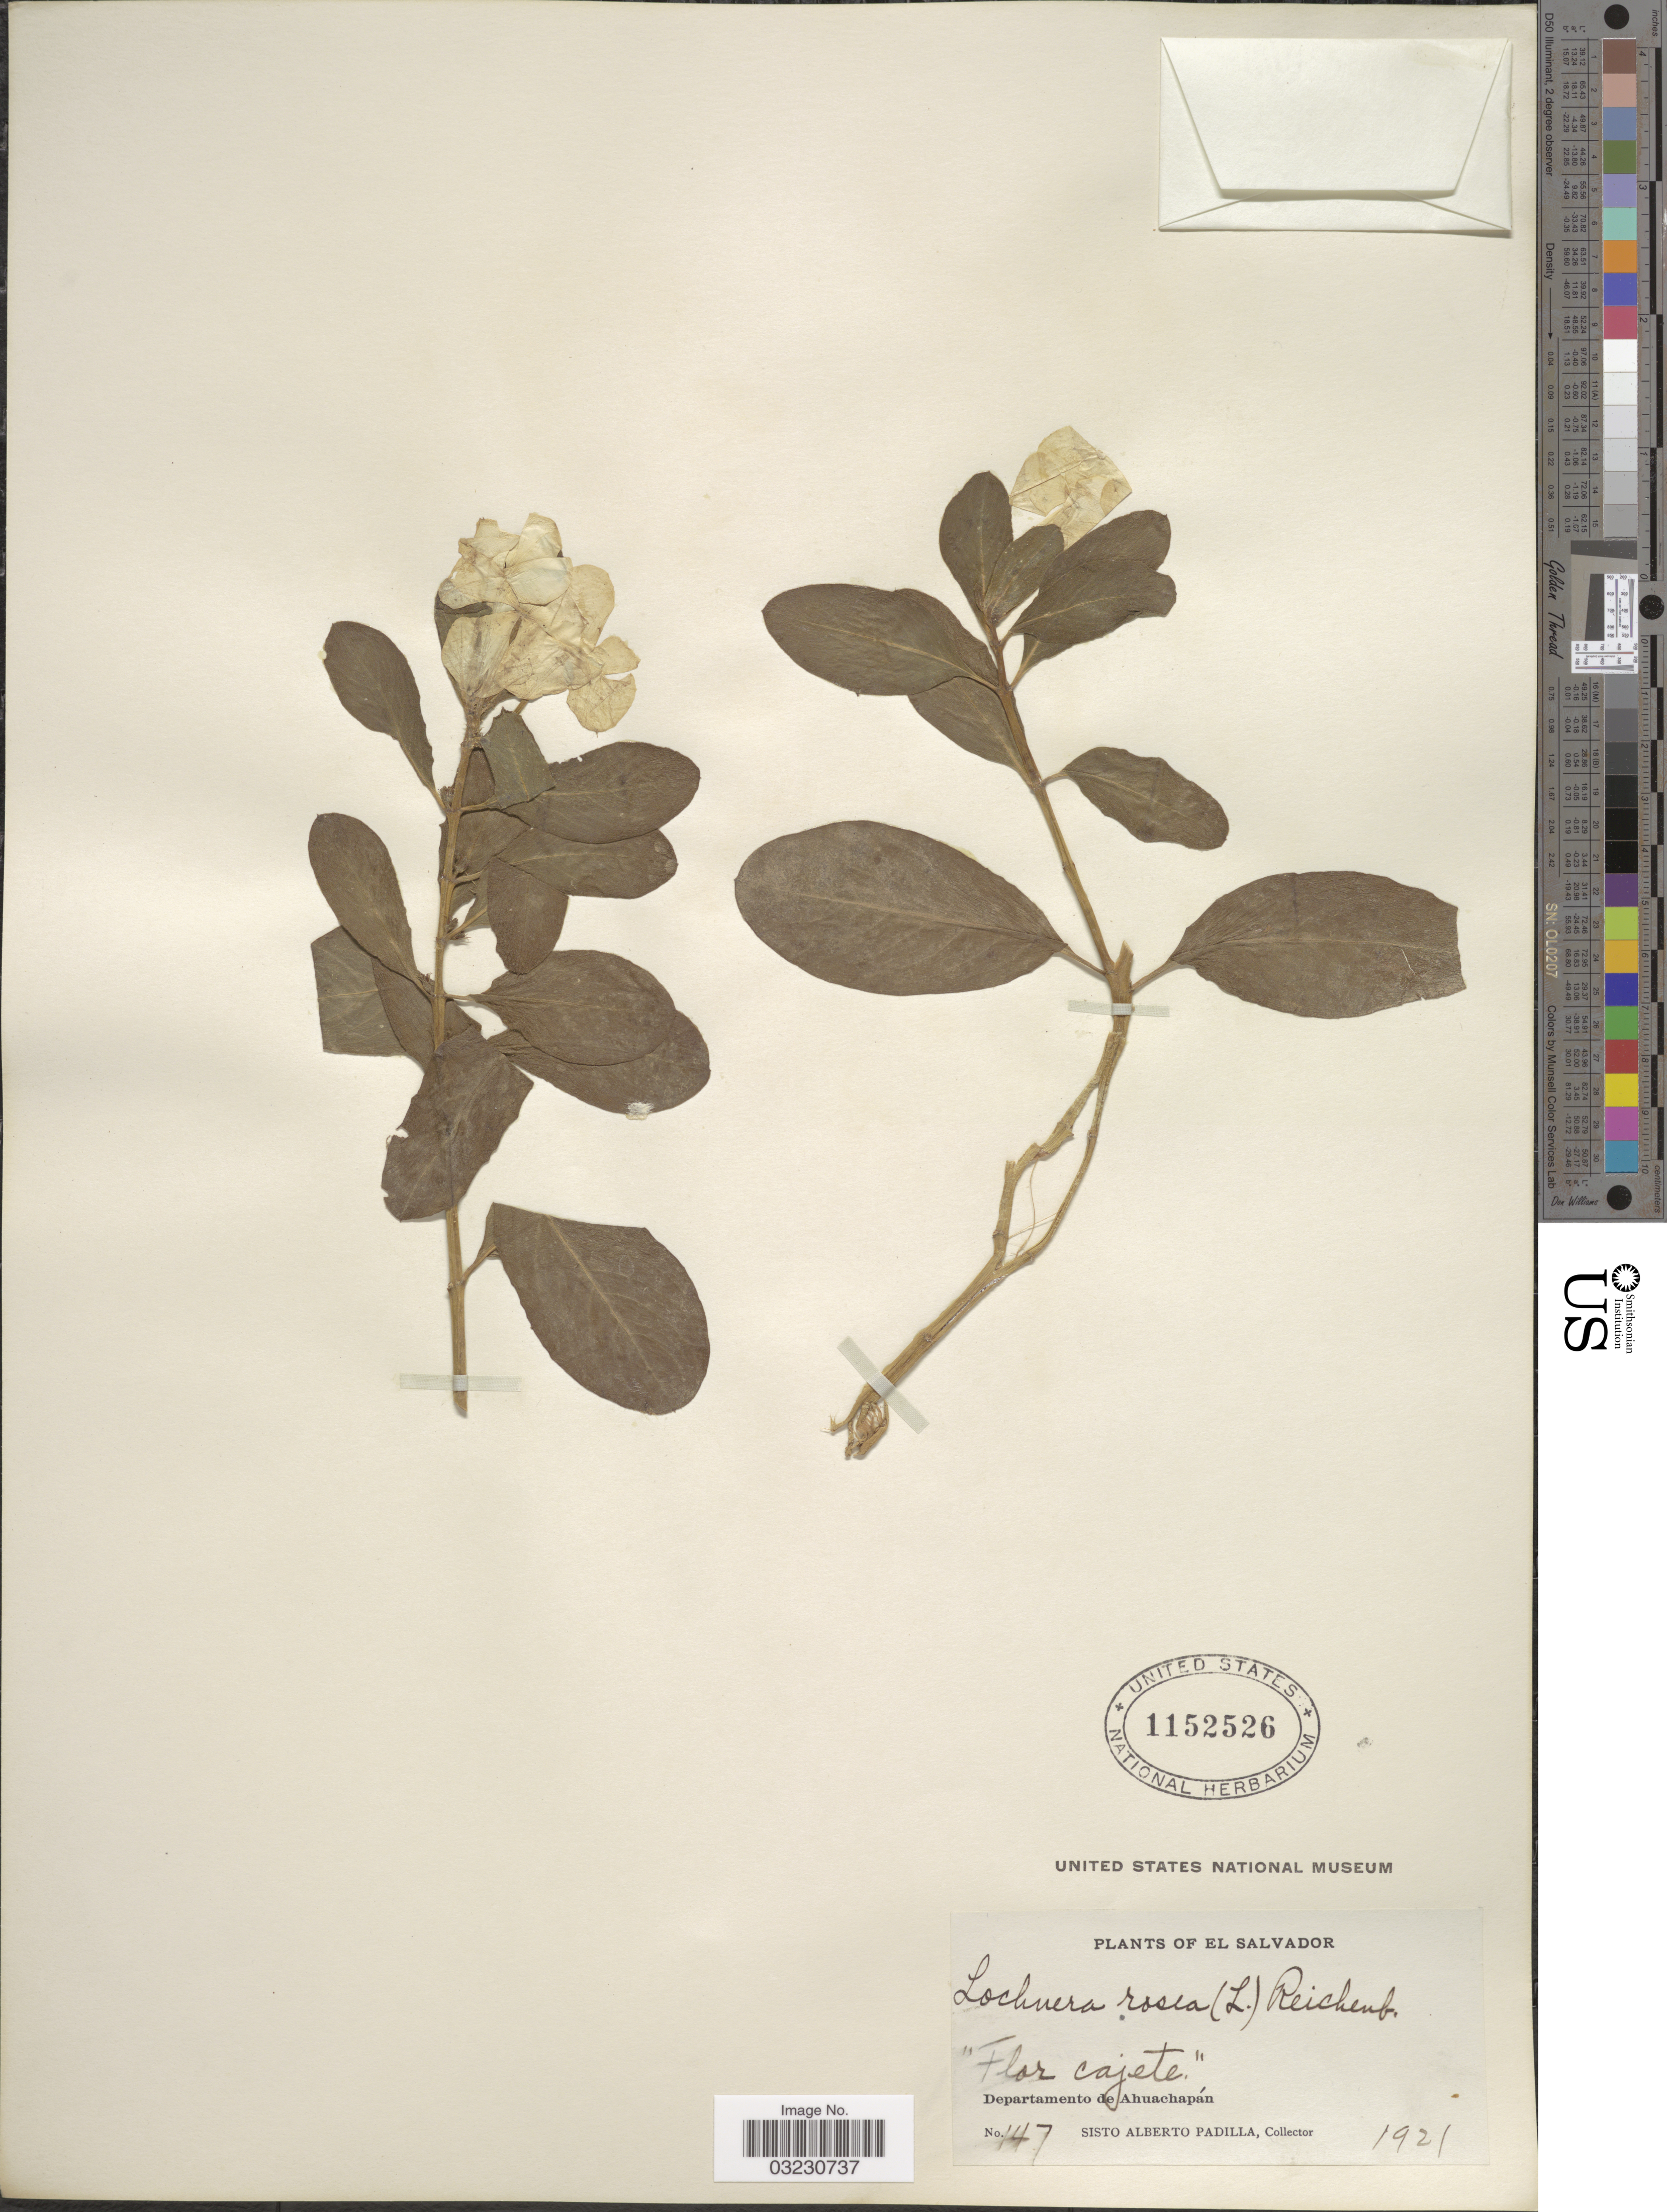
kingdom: Plantae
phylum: Tracheophyta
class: Magnoliopsida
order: Gentianales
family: Apocynaceae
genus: Catharanthus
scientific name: Catharanthus roseus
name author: (L.) G. Don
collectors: S. A. Padilla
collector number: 147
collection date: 1921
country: El Salvador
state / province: Ahuachapan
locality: Departamento de Ahuachapán.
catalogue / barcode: US 1152526